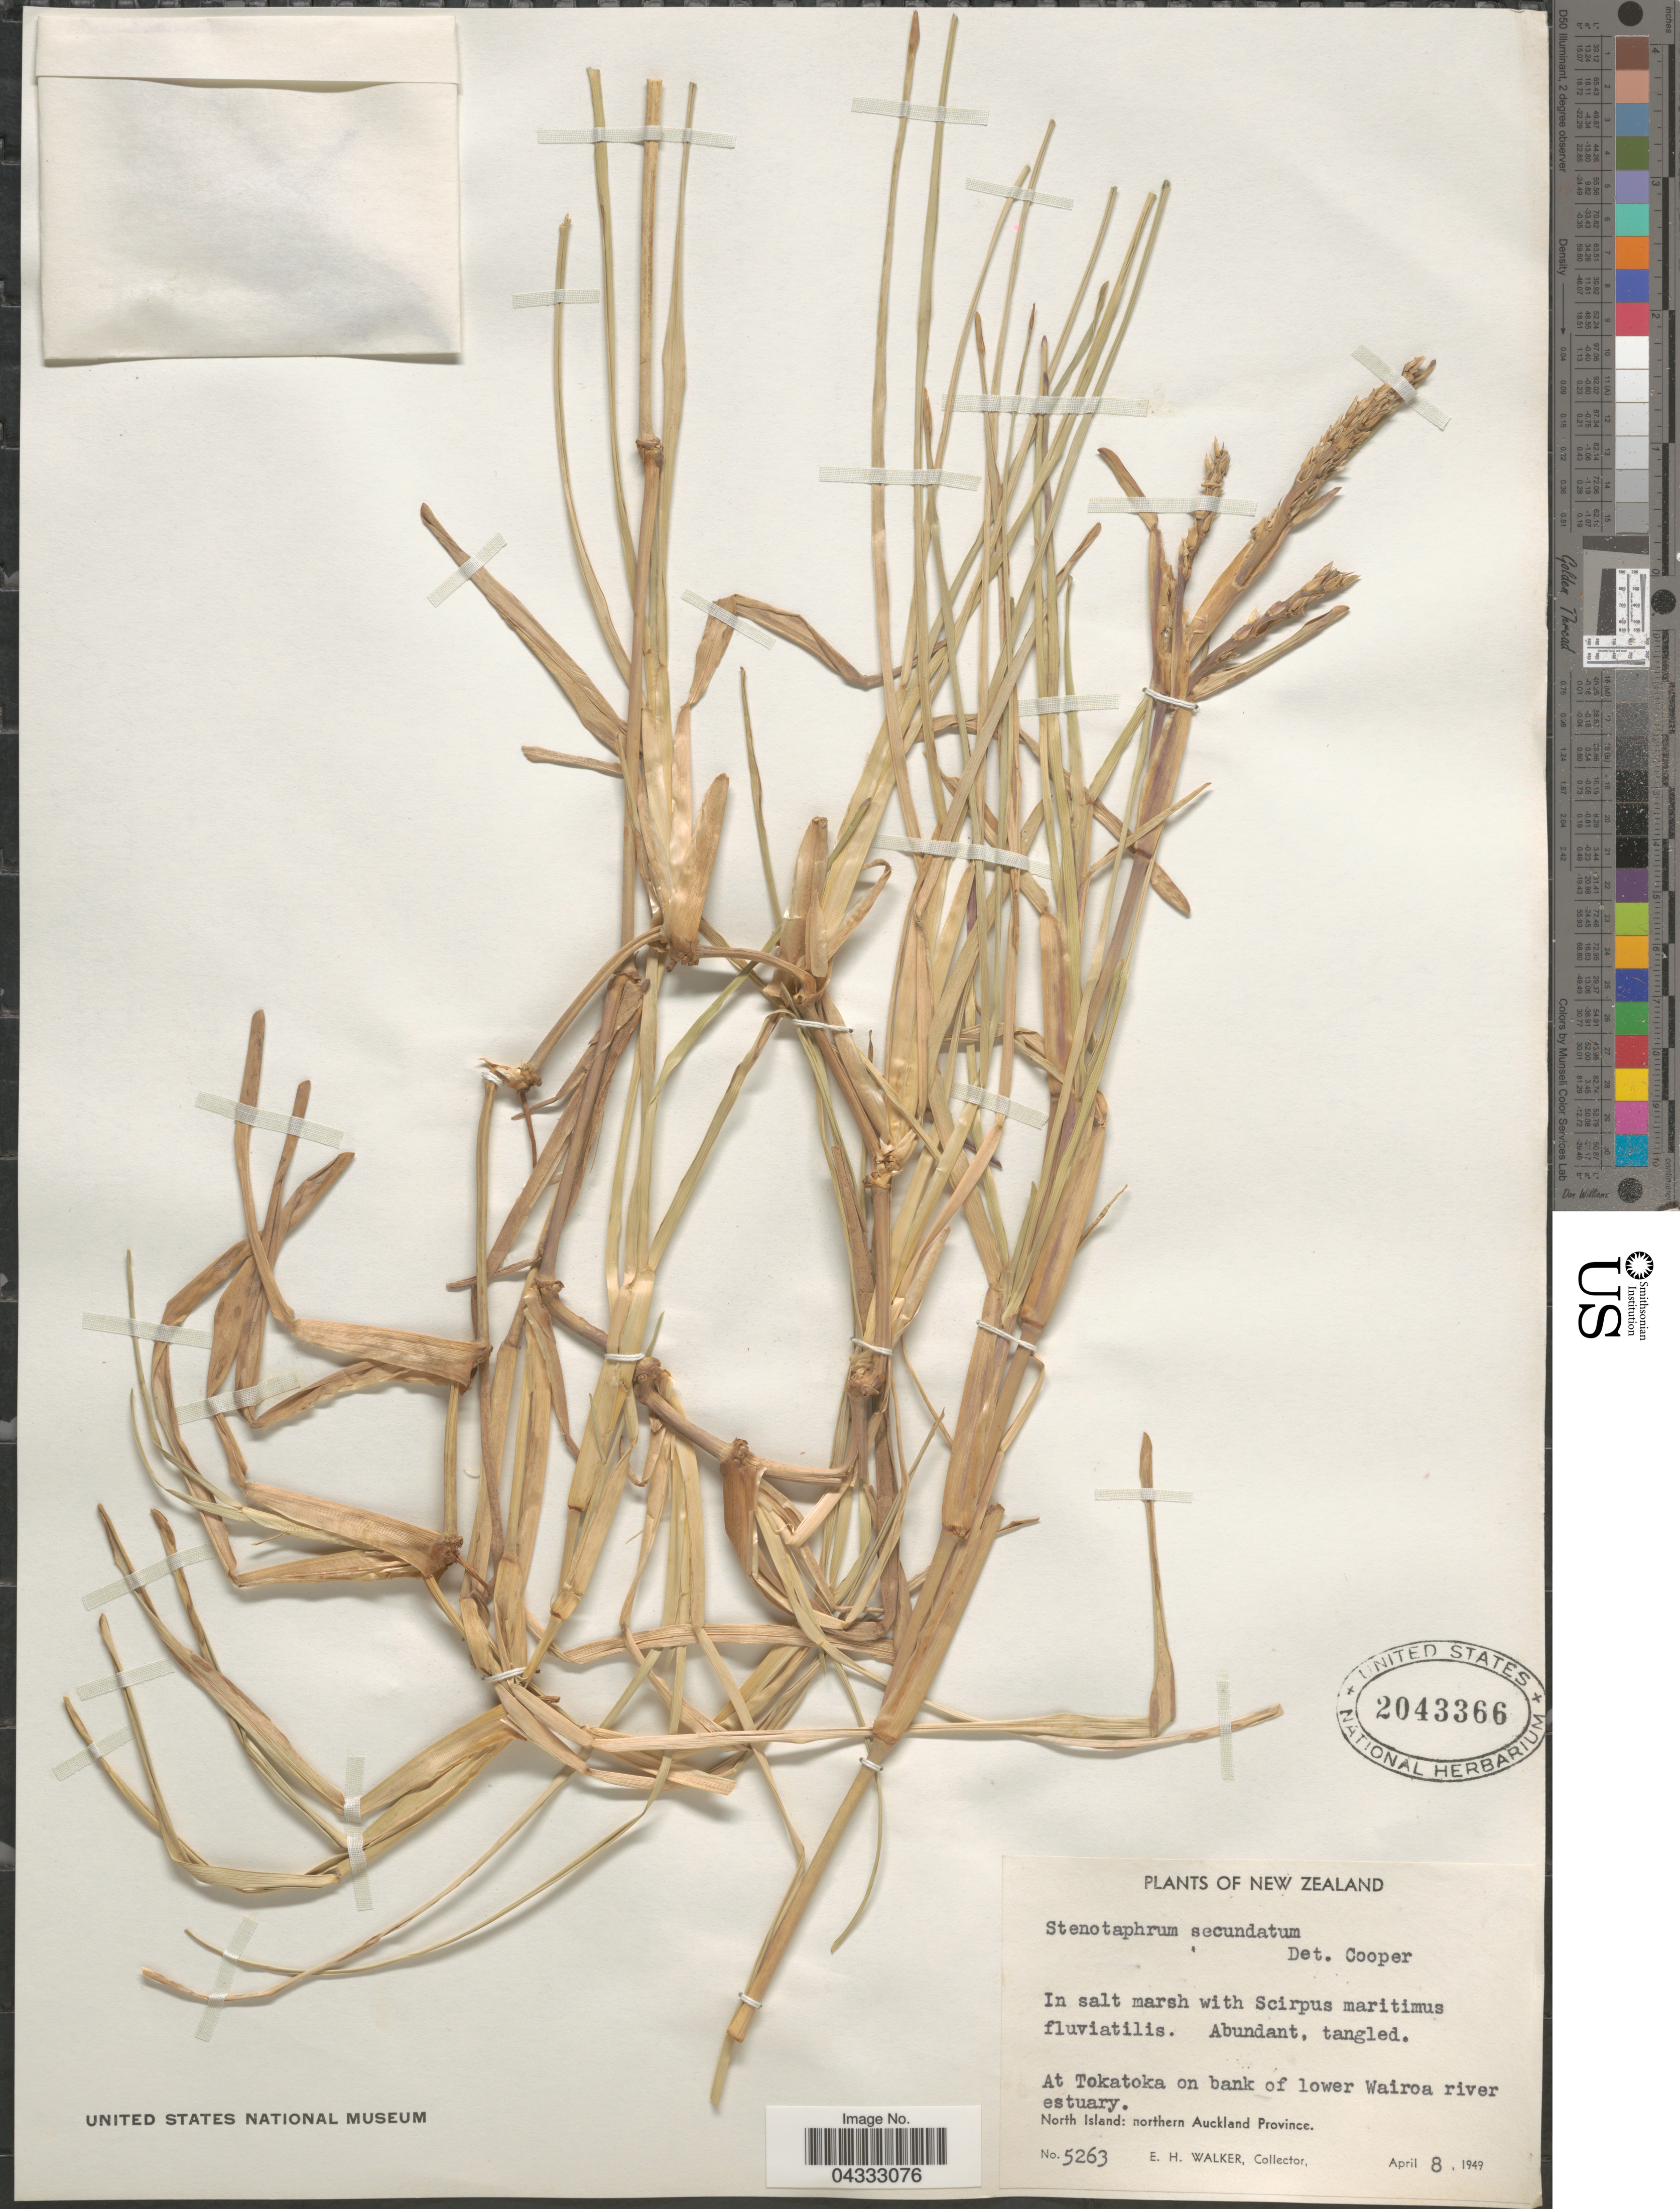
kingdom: Plantae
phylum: Tracheophyta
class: Liliopsida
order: Poales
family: Poaceae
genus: Stenotaphrum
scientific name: Stenotaphrum secundatum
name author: (Walter) Kuntze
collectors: E. H. Walker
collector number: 5263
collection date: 1949-04-08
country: New Zealand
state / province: Auckland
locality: At Tokatoka on bank of lower Wairoa river estuary. North Island: northern Auckland Province.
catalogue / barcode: US 2043366